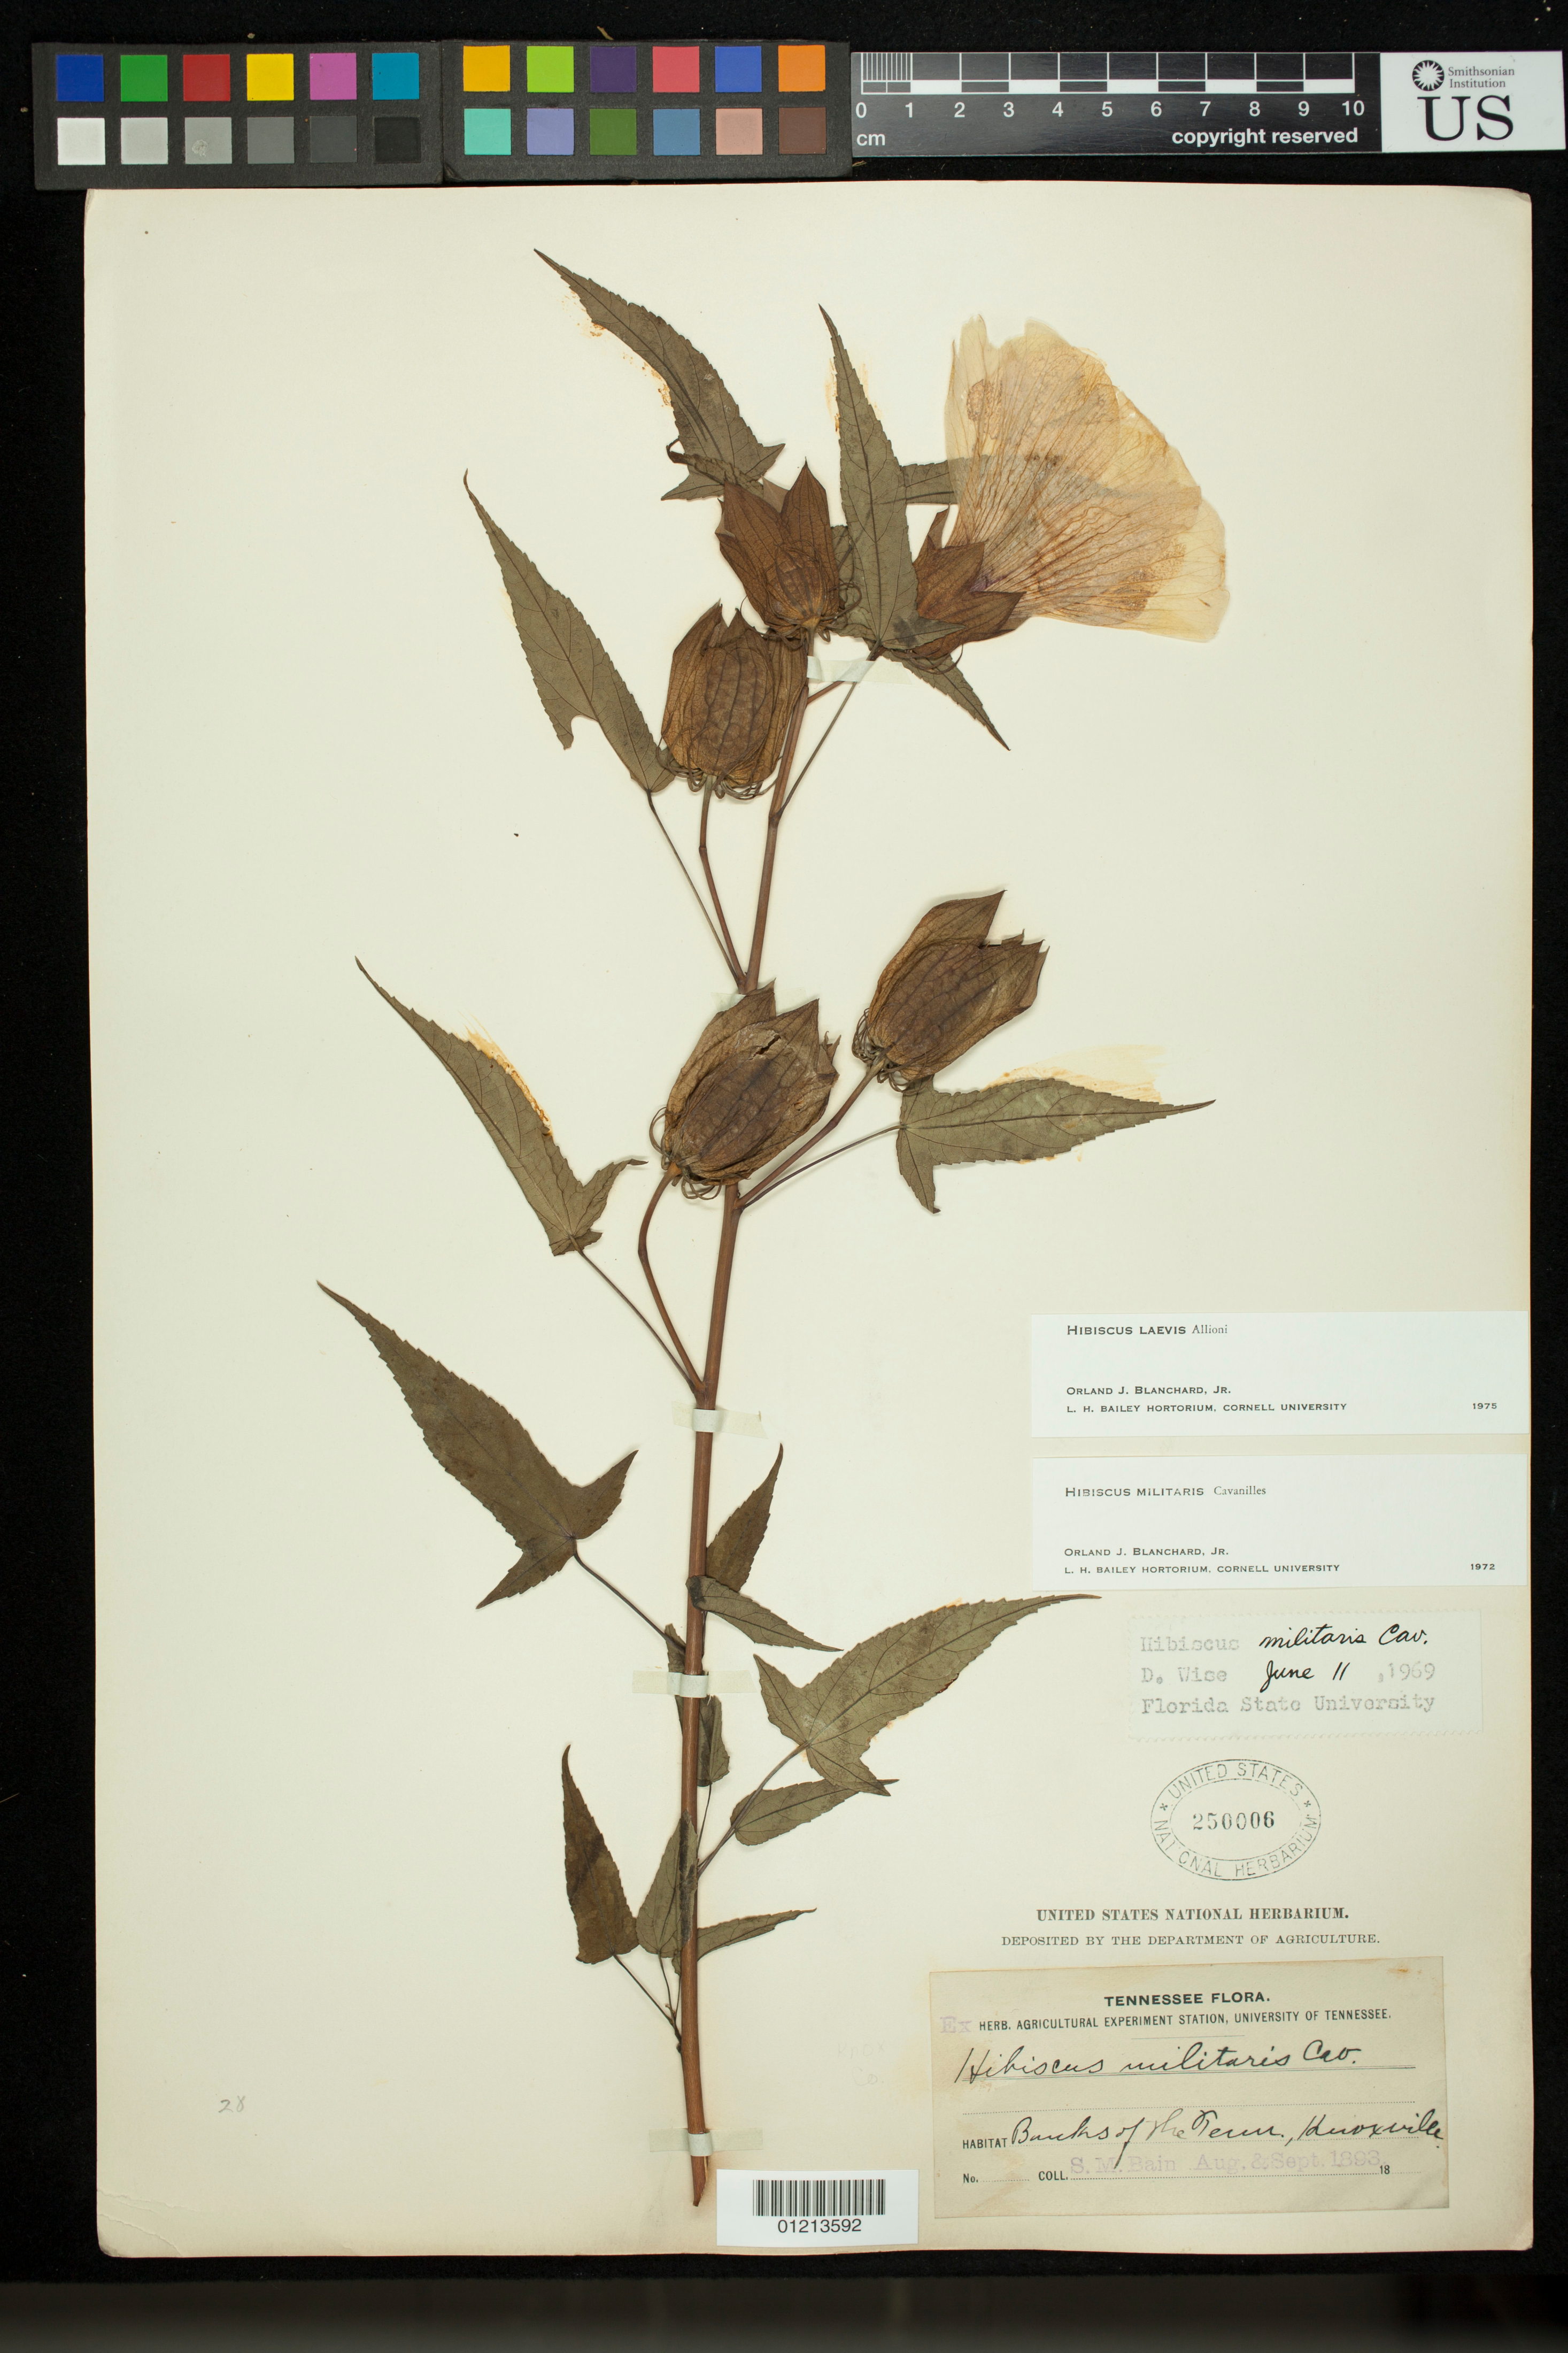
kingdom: Plantae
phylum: Tracheophyta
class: Magnoliopsida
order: Malvales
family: Malvaceae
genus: Hibiscus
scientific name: Hibiscus laevis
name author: All.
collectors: S. M. Bain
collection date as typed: Aug 1893 to -- Sep 1893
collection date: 1893-08/1893-09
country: United States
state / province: Tennessee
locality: Banks of the Tenn., Knoxville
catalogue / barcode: US 250006